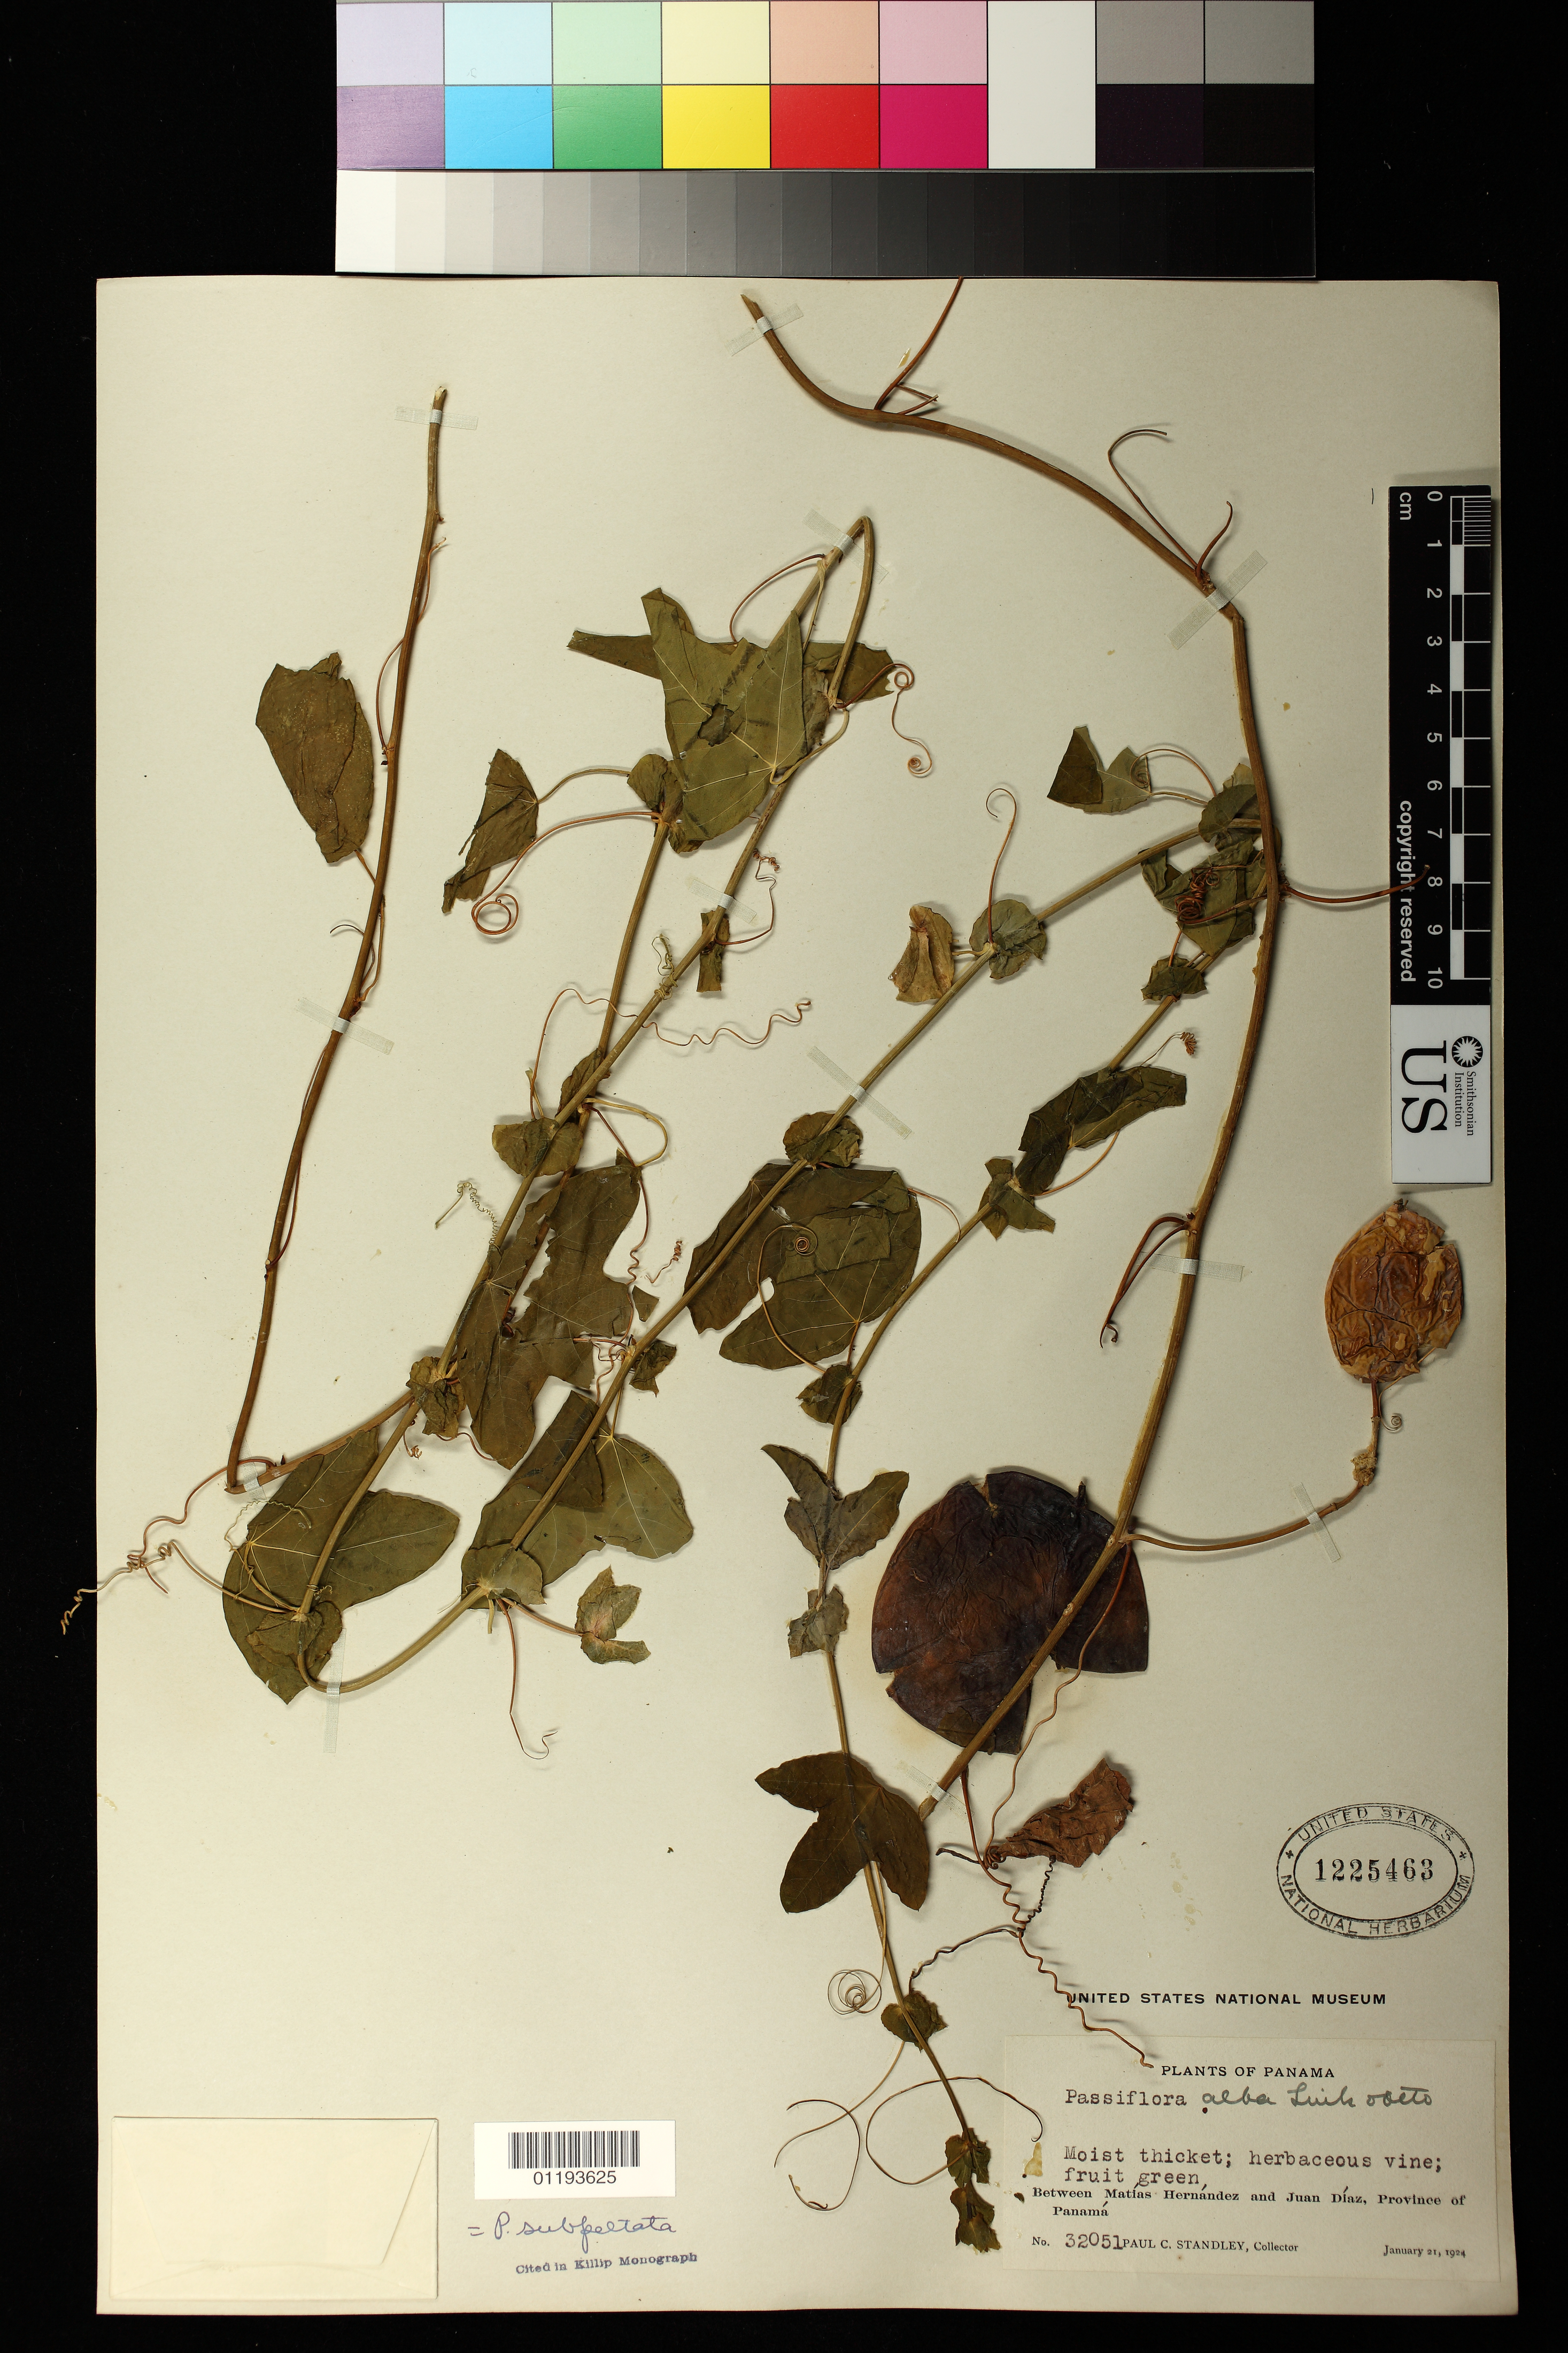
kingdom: Plantae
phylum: Tracheophyta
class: Magnoliopsida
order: Malpighiales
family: Passifloraceae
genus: Passiflora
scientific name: Passiflora subpeltata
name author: Ortega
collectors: P. C. Standley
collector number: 32051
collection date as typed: Jan 21 1924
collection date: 1924-01-21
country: Panama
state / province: Panamá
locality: Between Matias Hernandez and Juan Diaz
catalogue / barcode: US 1225463